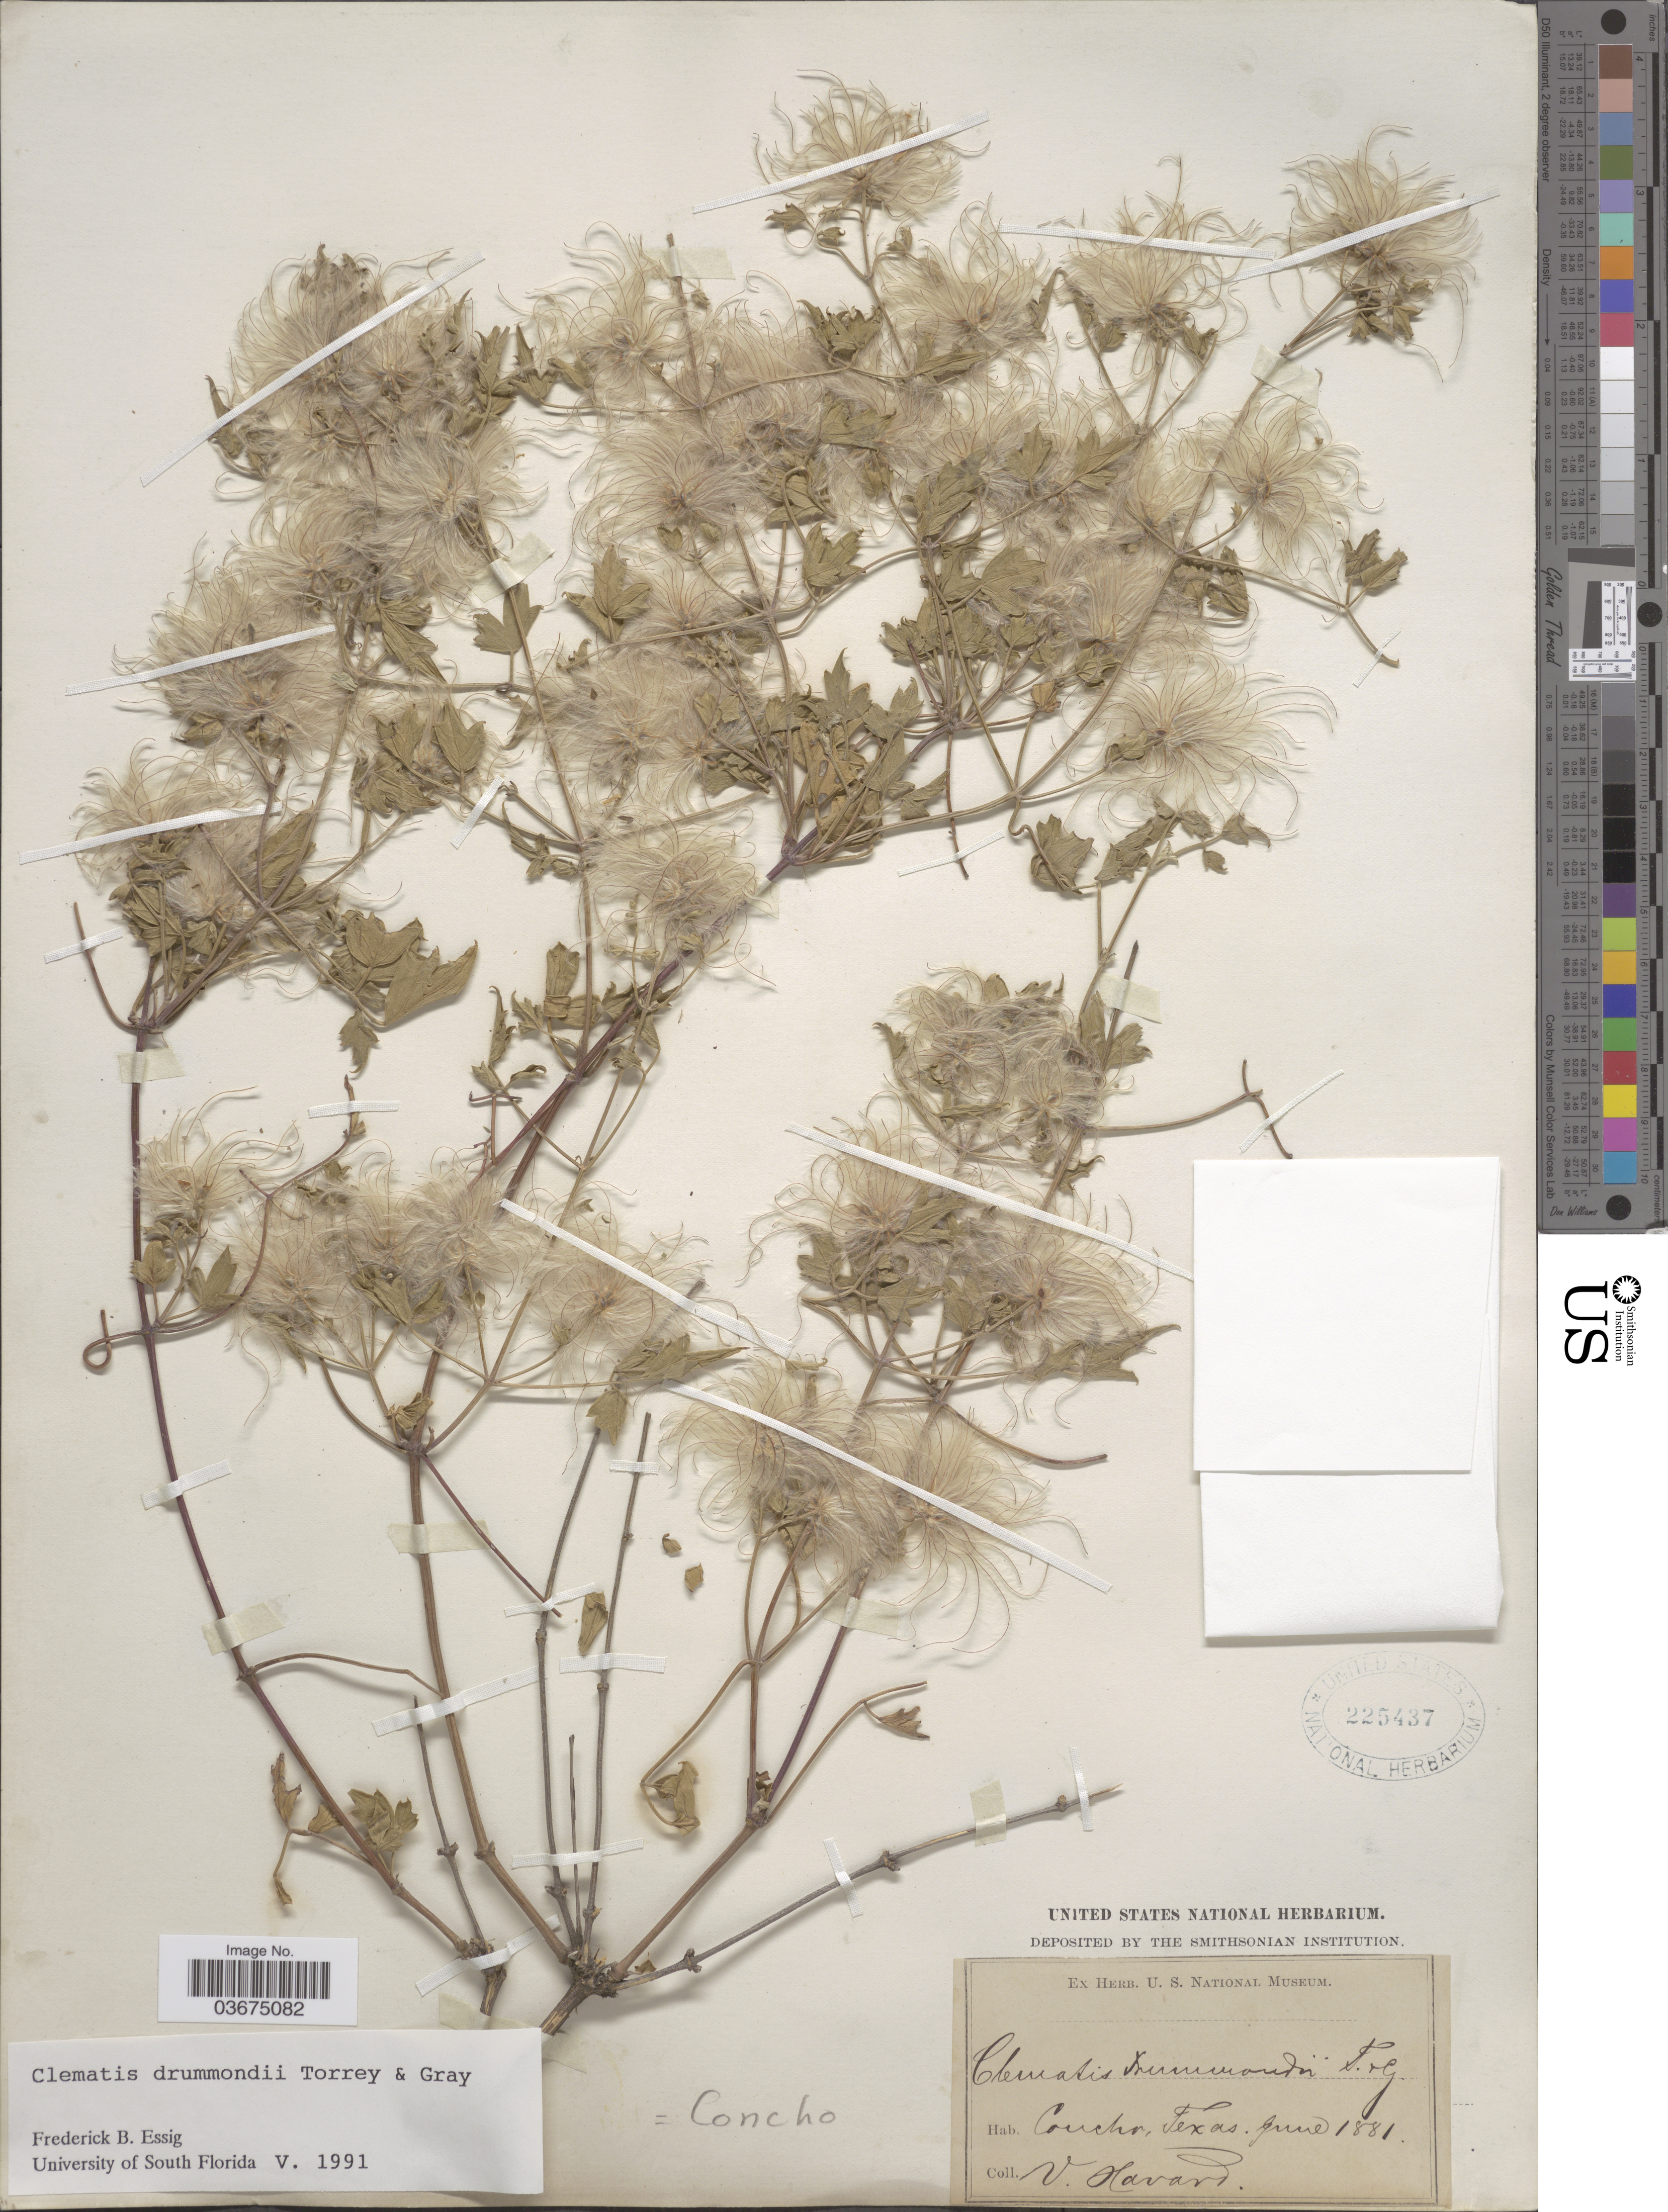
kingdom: Plantae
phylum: Tracheophyta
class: Magnoliopsida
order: Ranunculales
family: Ranunculaceae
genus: Clematis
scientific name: Clematis drummondii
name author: Torr. & A. Gray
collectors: V. Havard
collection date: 1881-06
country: United States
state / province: Texas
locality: Concho.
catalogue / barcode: US 225437